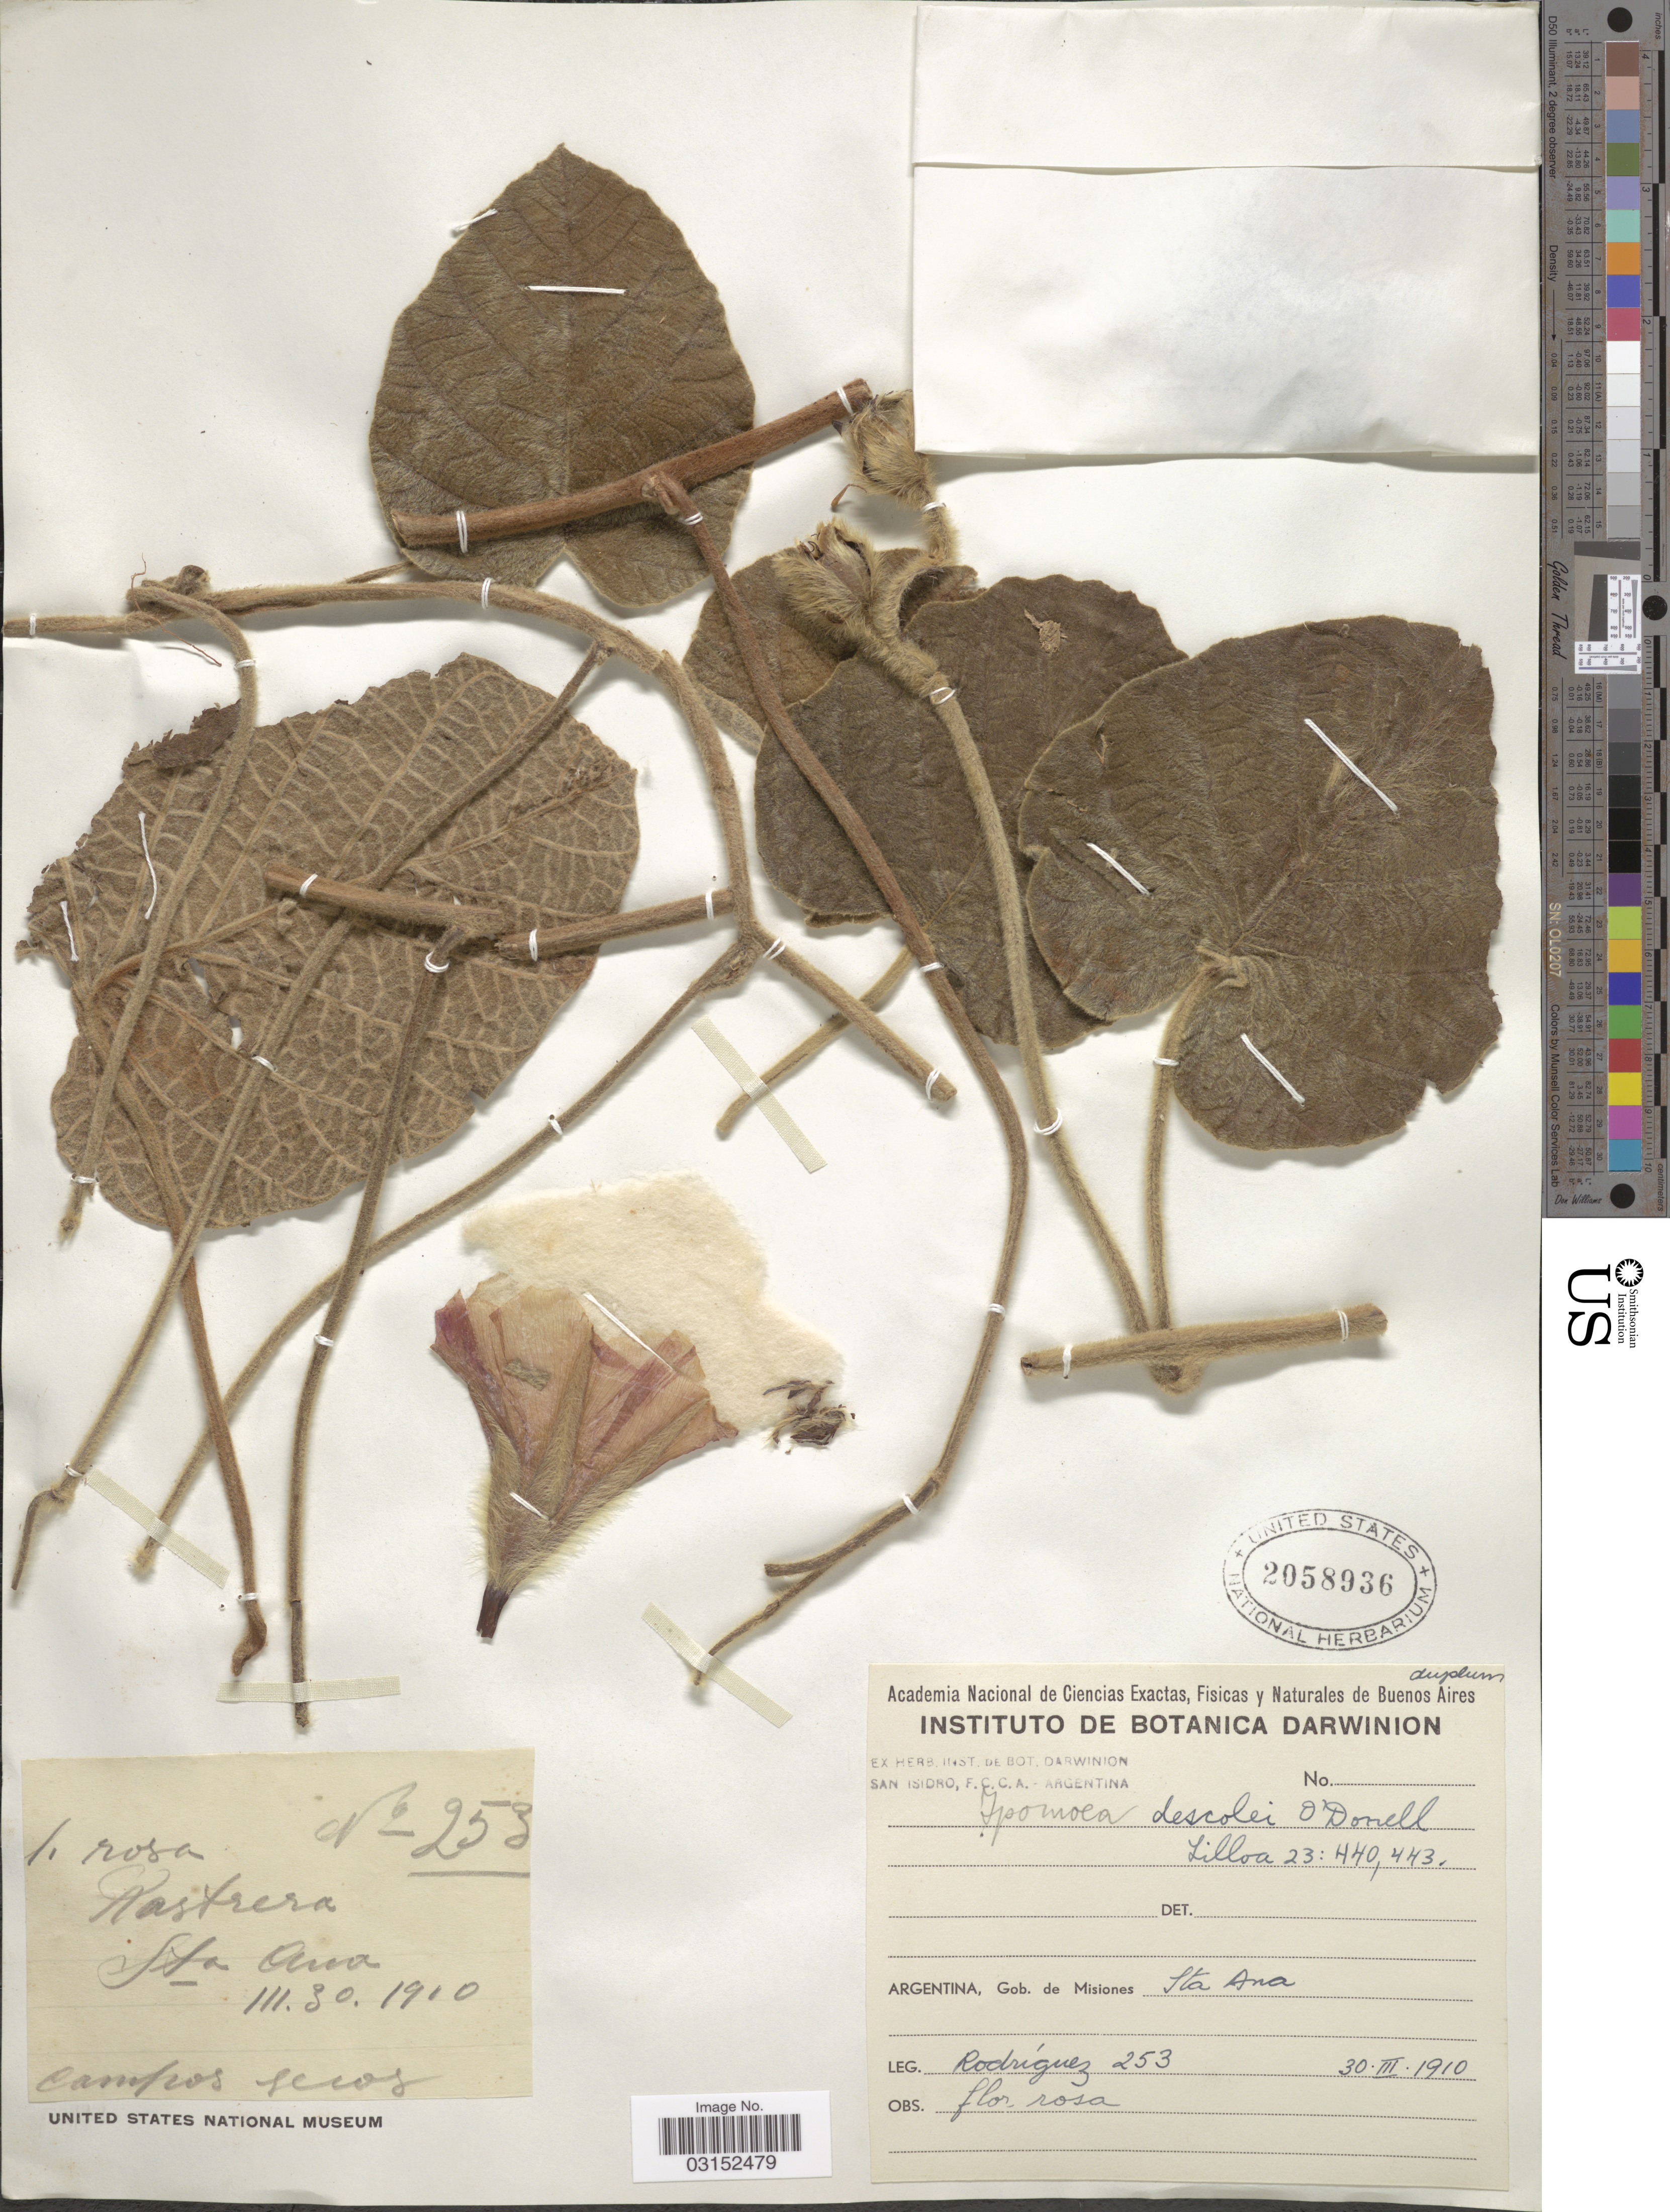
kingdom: Plantae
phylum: Tracheophyta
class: Magnoliopsida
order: Solanales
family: Convolvulaceae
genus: Ipomoea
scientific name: Ipomoea descolei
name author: O'Donell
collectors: Rodriguez, --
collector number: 253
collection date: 1910-03-30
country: Argentina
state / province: Misiones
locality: Gob. de Misiones, Sta Ana.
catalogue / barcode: US 2058936